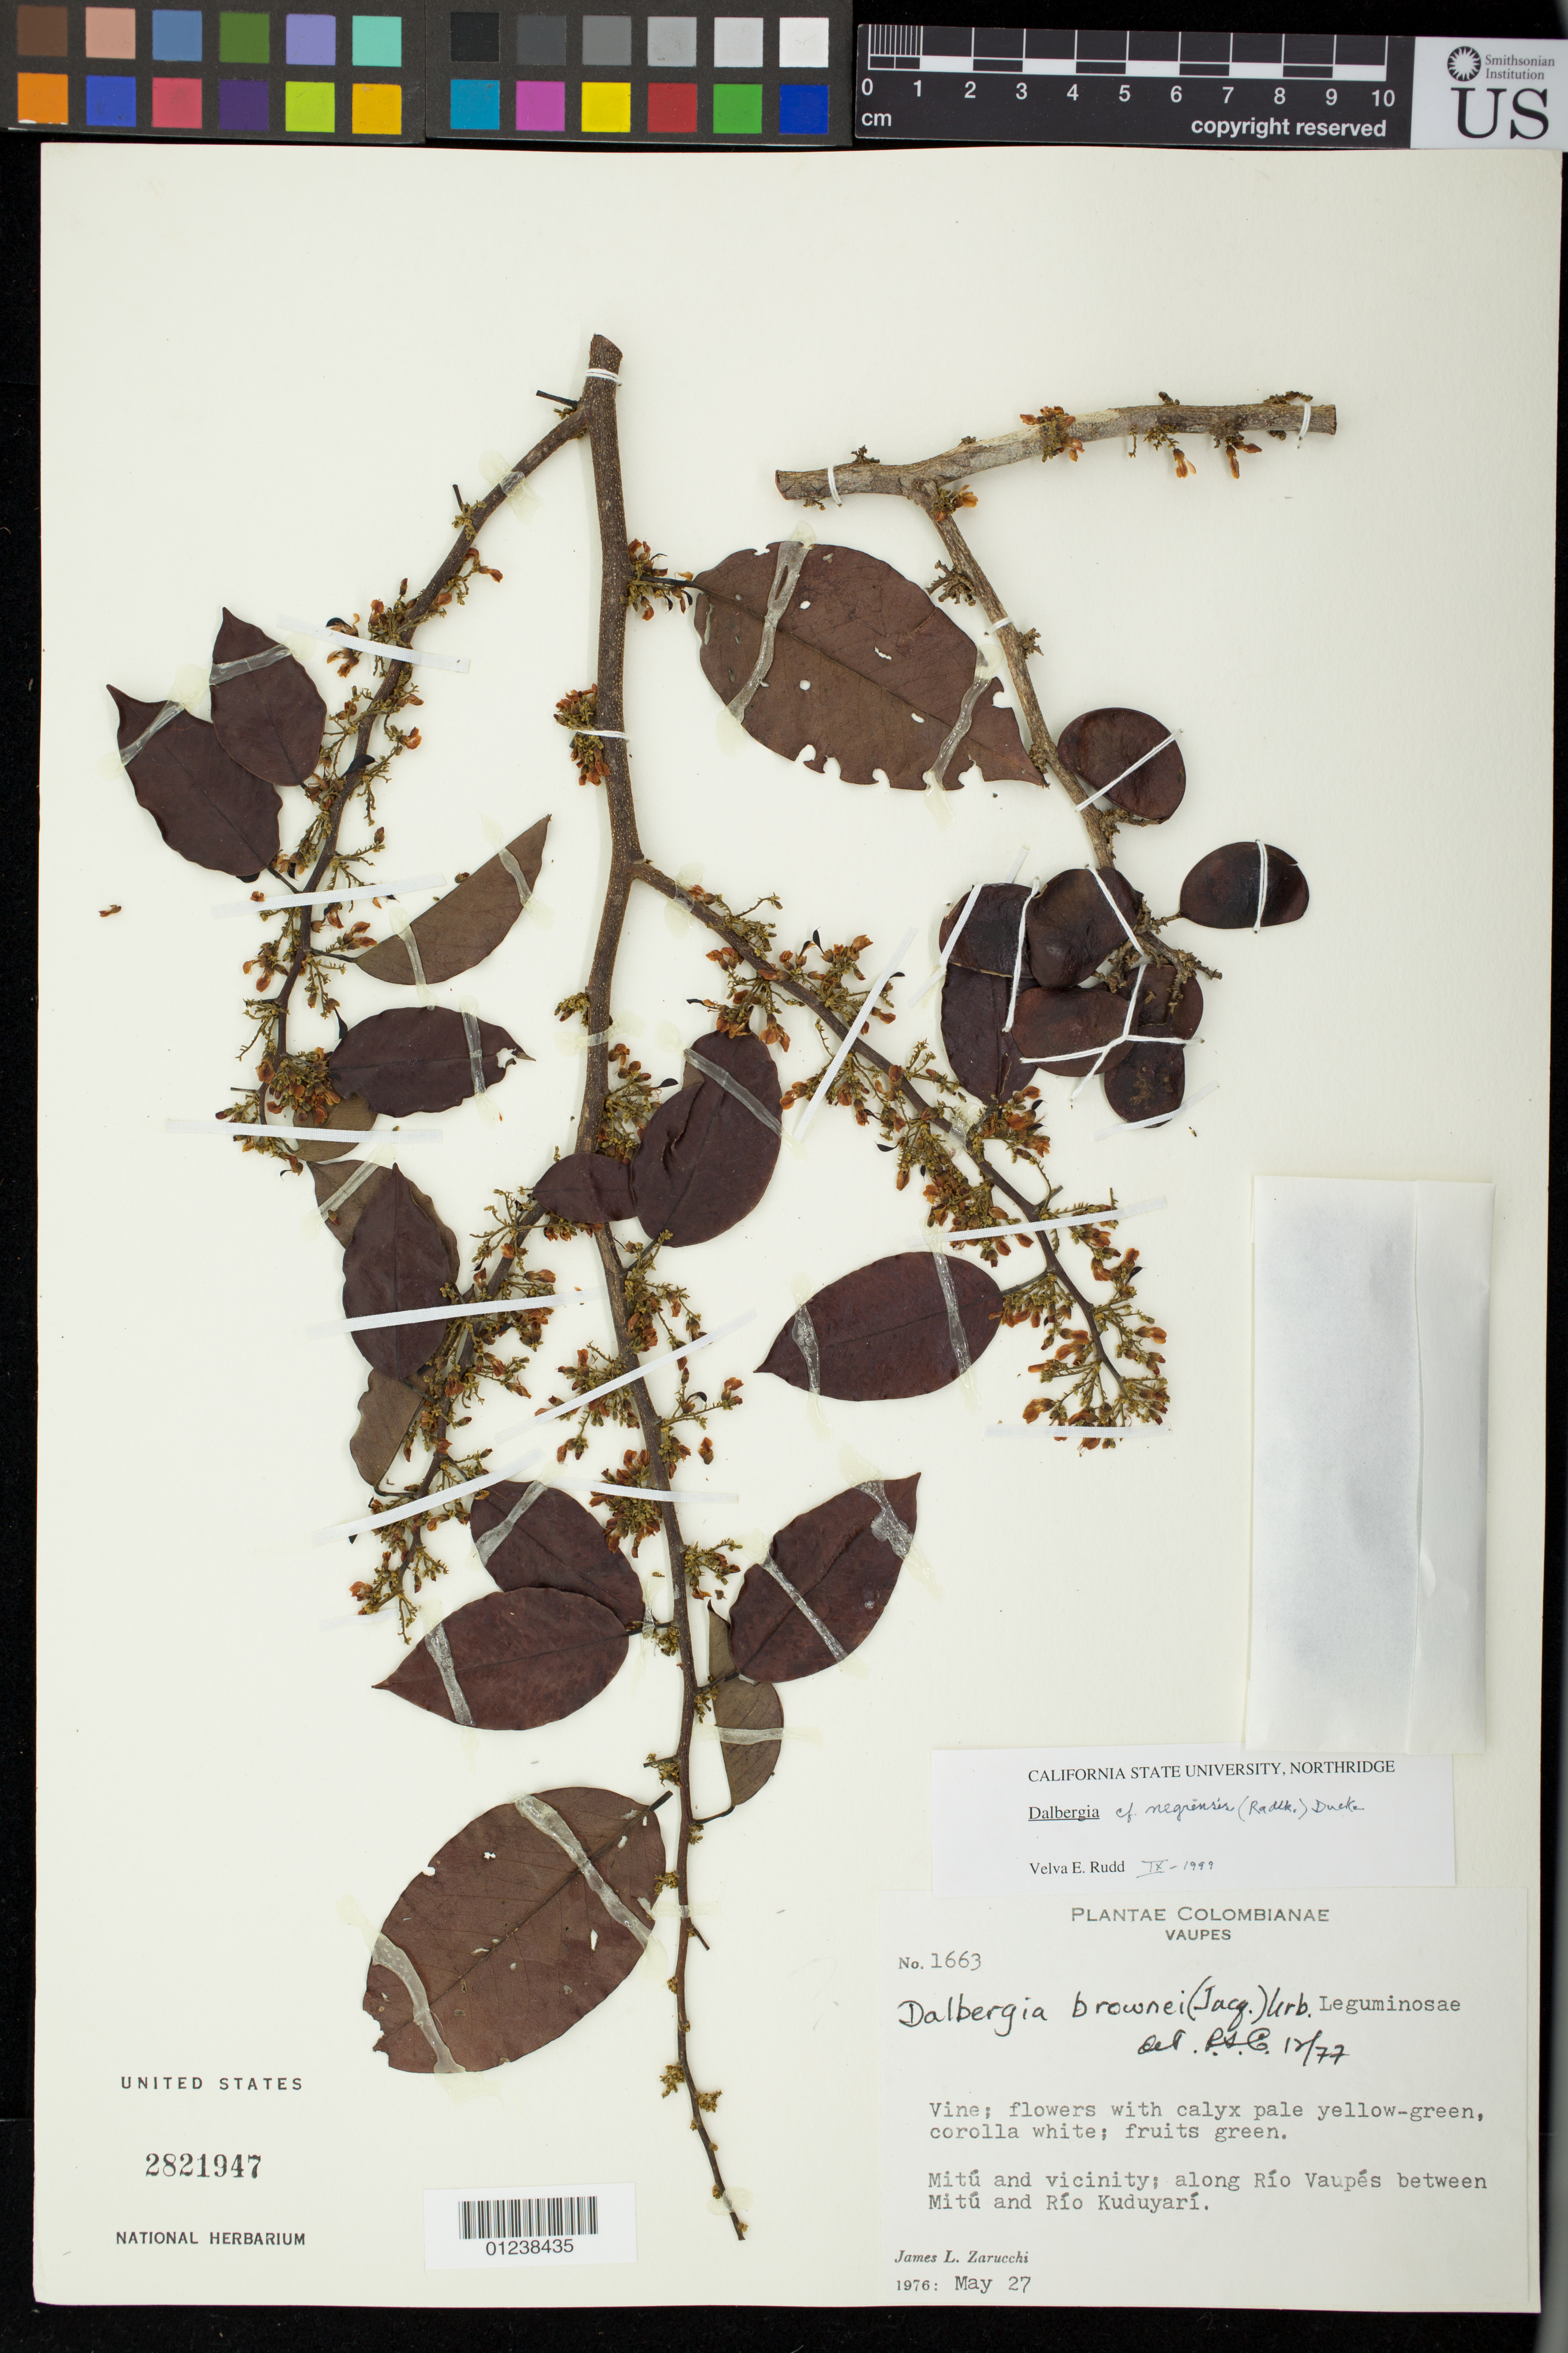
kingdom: Plantae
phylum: Tracheophyta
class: Magnoliopsida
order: Fabales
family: Fabaceae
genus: Dalbergia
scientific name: Dalbergia negrensis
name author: (Radlk.) Ducke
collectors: J. L. Zarucchi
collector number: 1663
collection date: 1976-05-27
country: Colombia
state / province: Vaupes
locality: Mitu and vicinity; along Rio Vaupes between Mitu and Rio Kuduyari.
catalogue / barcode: US 2821947